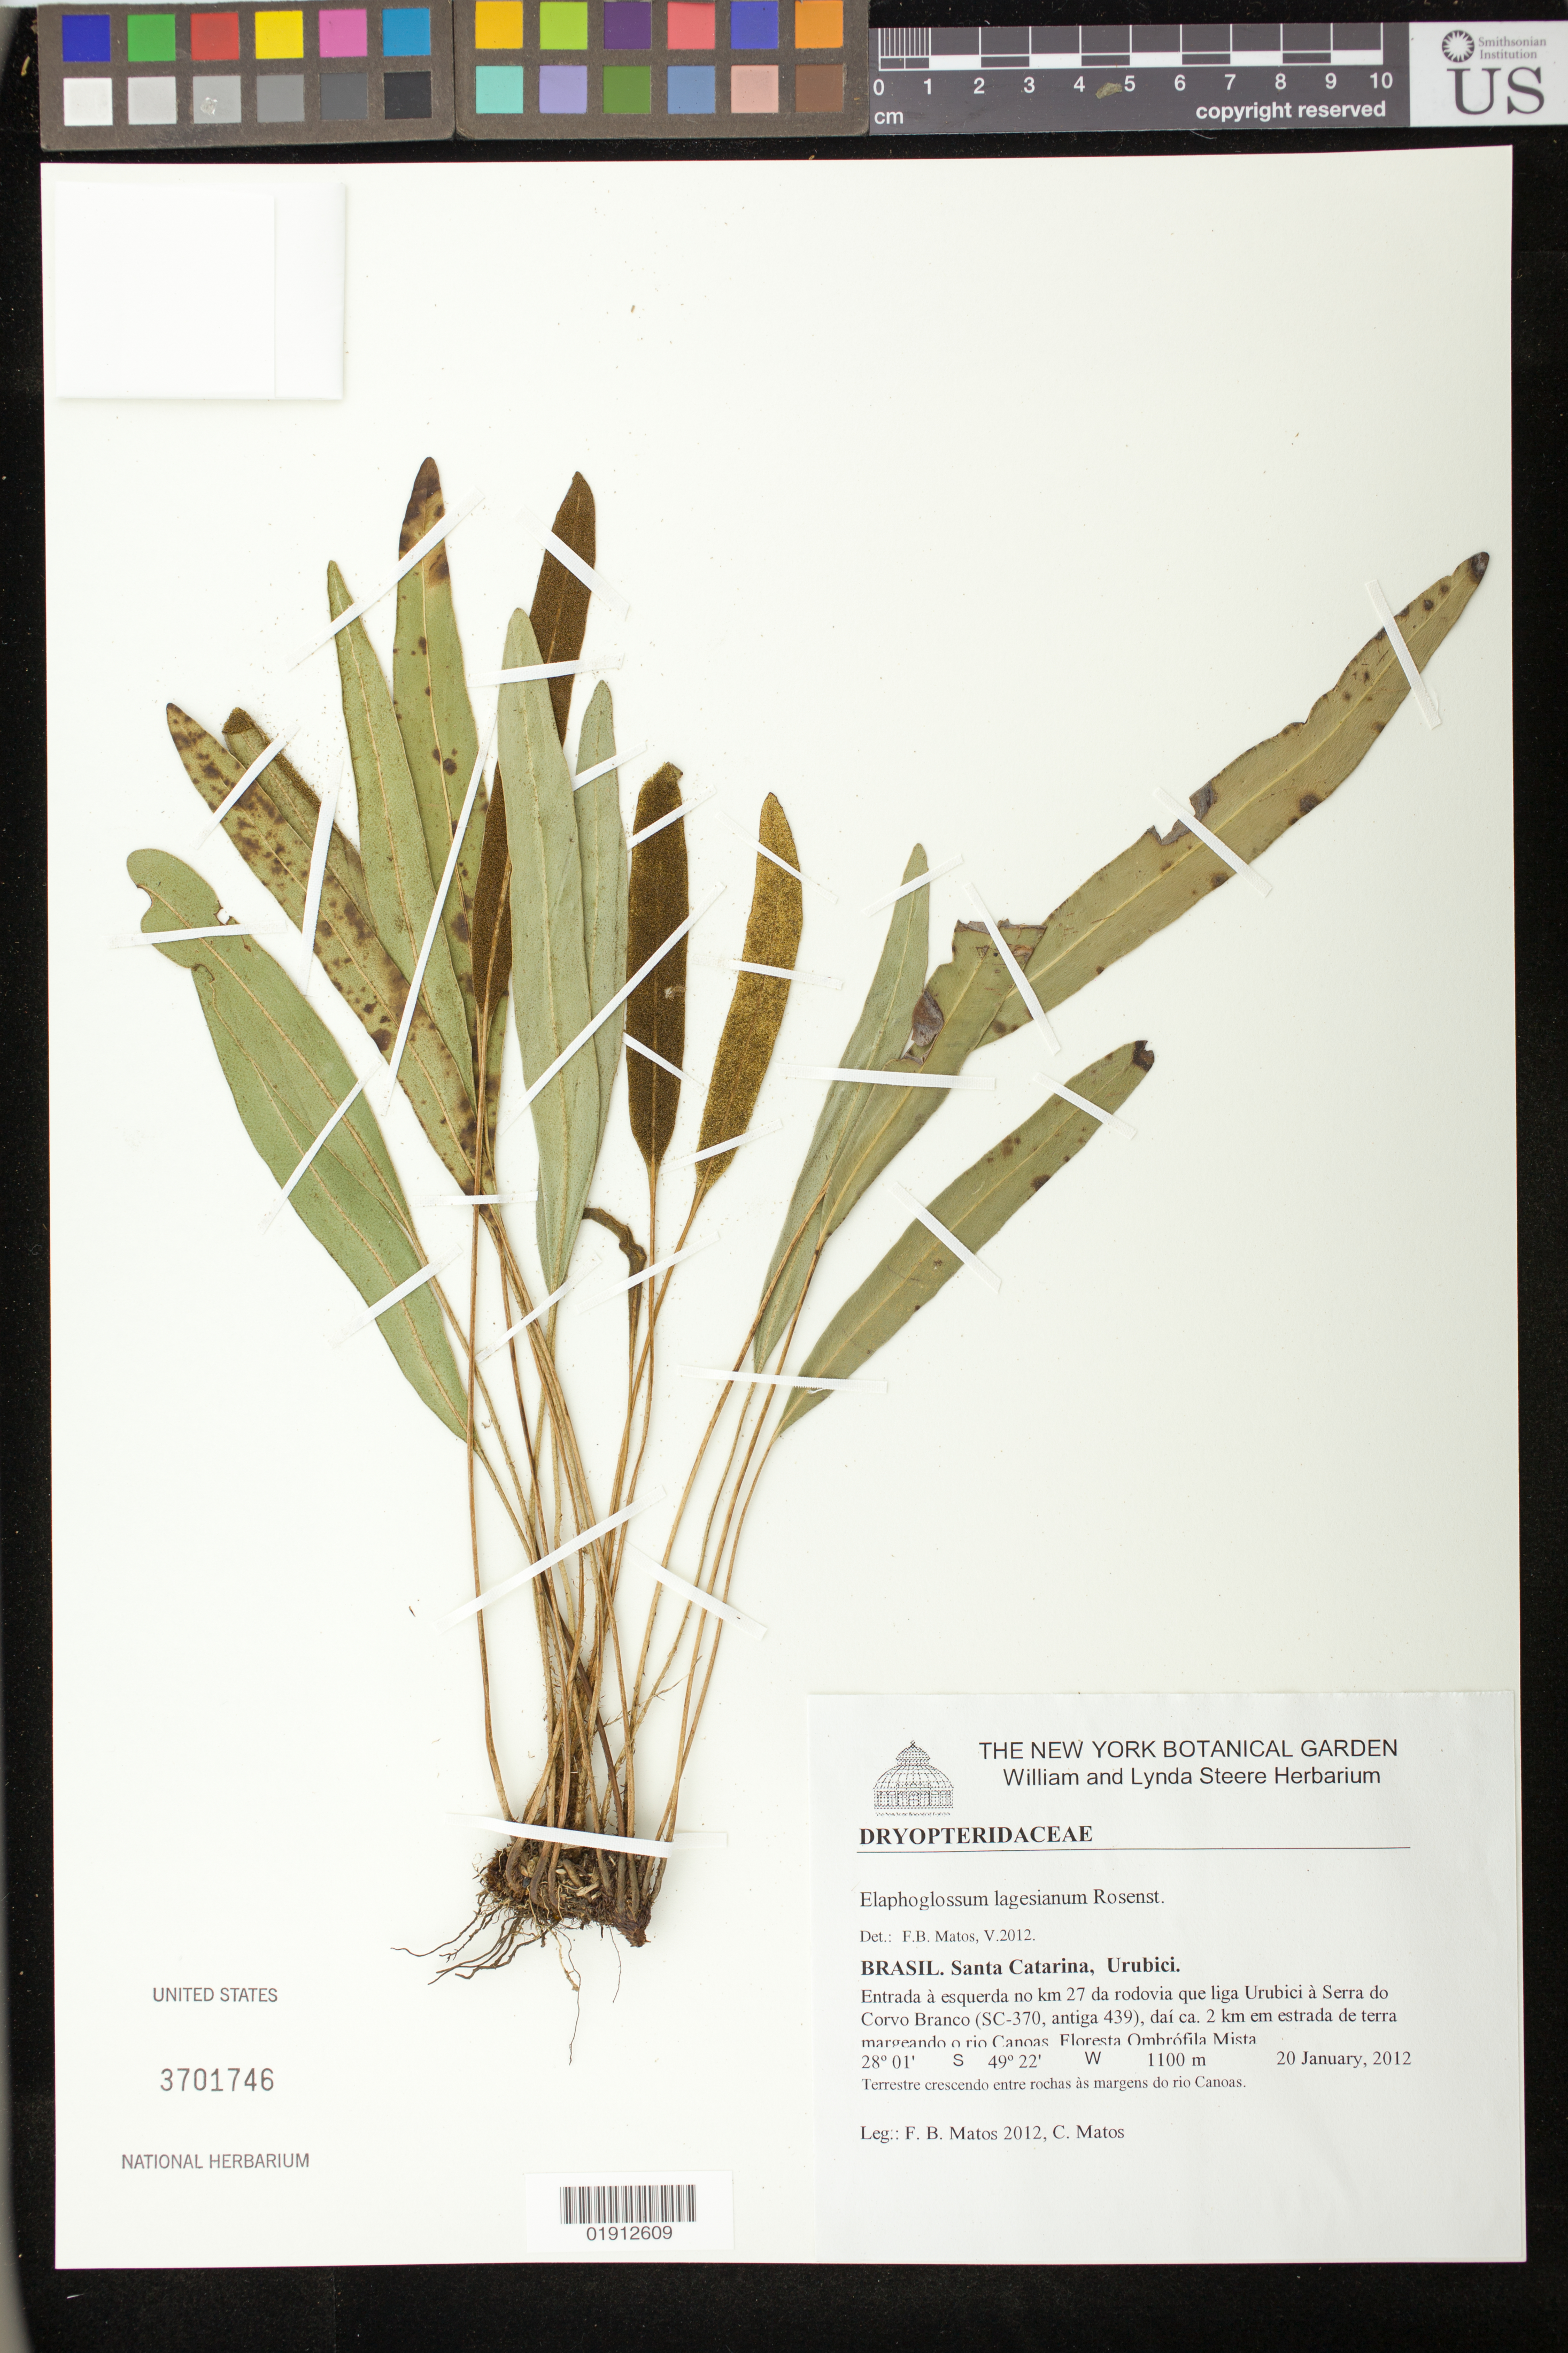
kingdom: Plantae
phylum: Tracheophyta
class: Polypodiopsida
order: Polypodiales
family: Dryopteridaceae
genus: Elaphoglossum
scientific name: Elaphoglossum lagesianum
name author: Rosenst.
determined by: Matos, F. B.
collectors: F. Matos & C. Matos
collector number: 2012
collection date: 2012-01-20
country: Brazil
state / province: Santa Catarina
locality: Urubici. Entrada a esquerda no km 27 da rodovia que liga Urubici a Serra do Corvo Branco (SC-370, antiga 439), dai ca. 2 km em estrada de terra margeando o rio Canoas.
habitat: Crescendo entre rochas as margens do rio Canoas.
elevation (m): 1100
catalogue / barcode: US 3701746